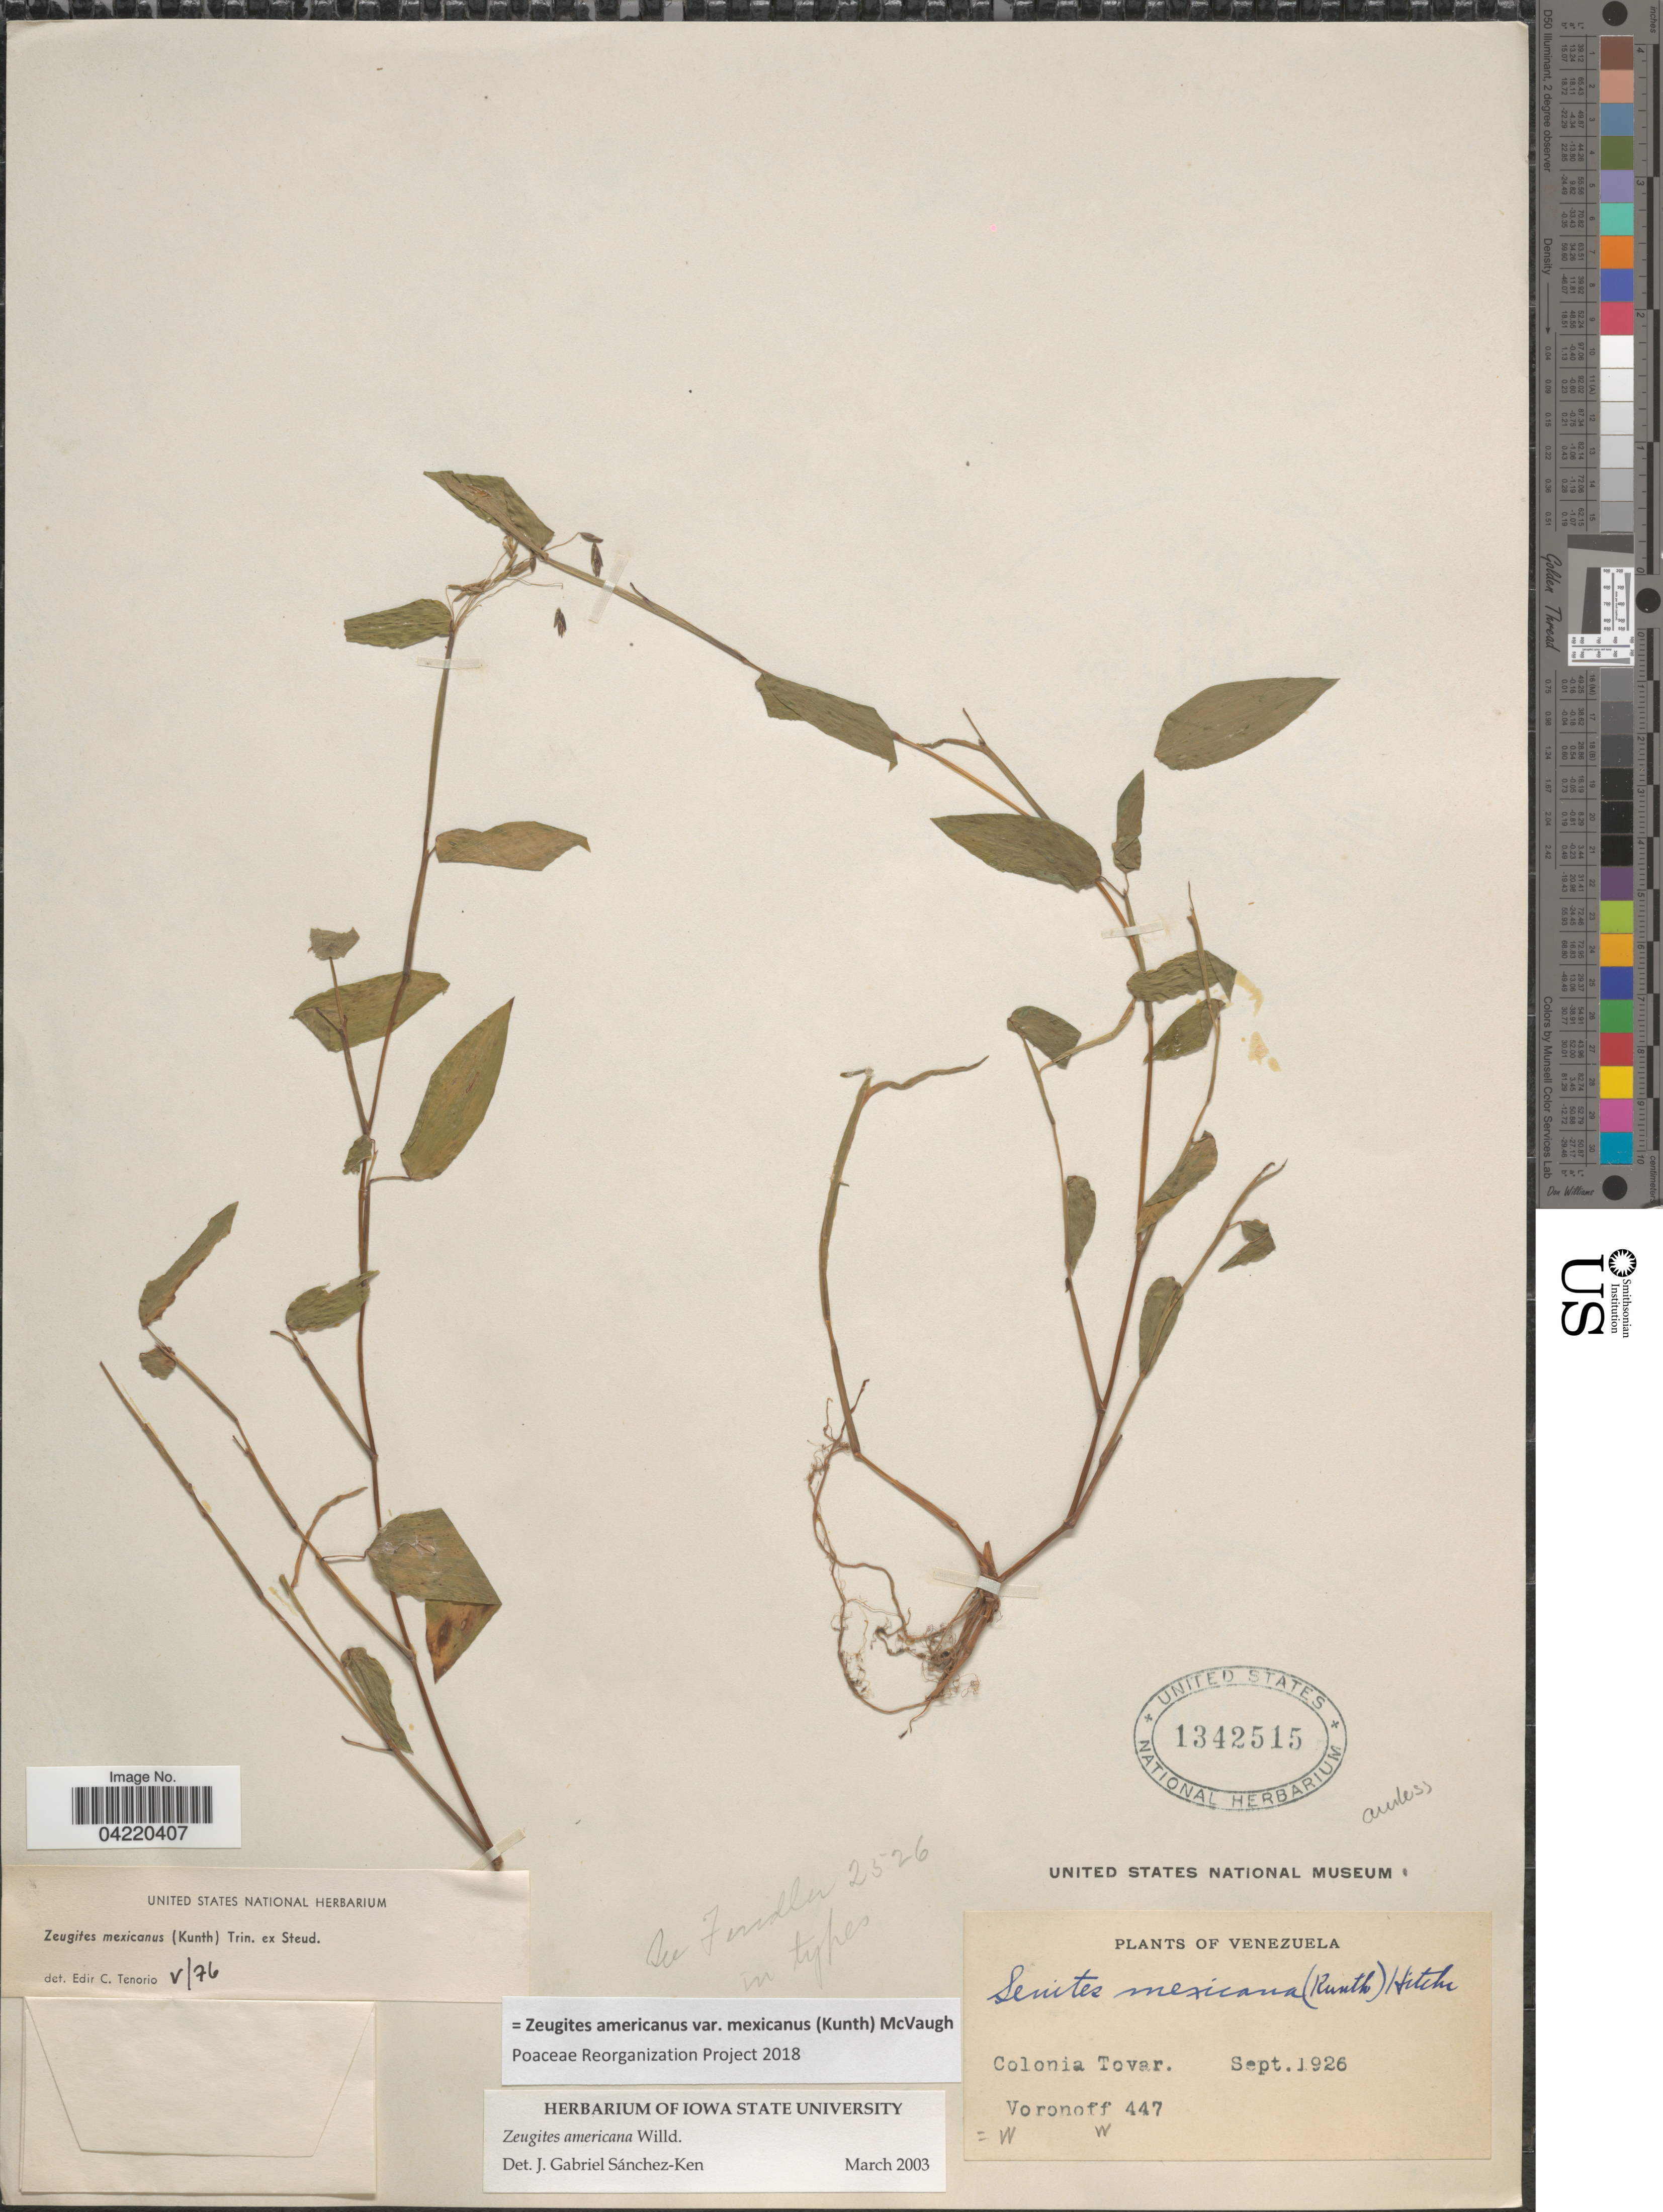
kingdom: Plantae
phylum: Tracheophyta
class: Liliopsida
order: Poales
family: Poaceae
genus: Zeugites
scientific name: Zeugites americanus var. mexicanus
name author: (Kunth) McVaugh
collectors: Voronoff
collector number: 447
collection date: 1926-09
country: Venezuela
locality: Colonia Tovar.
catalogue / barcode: US 1342515